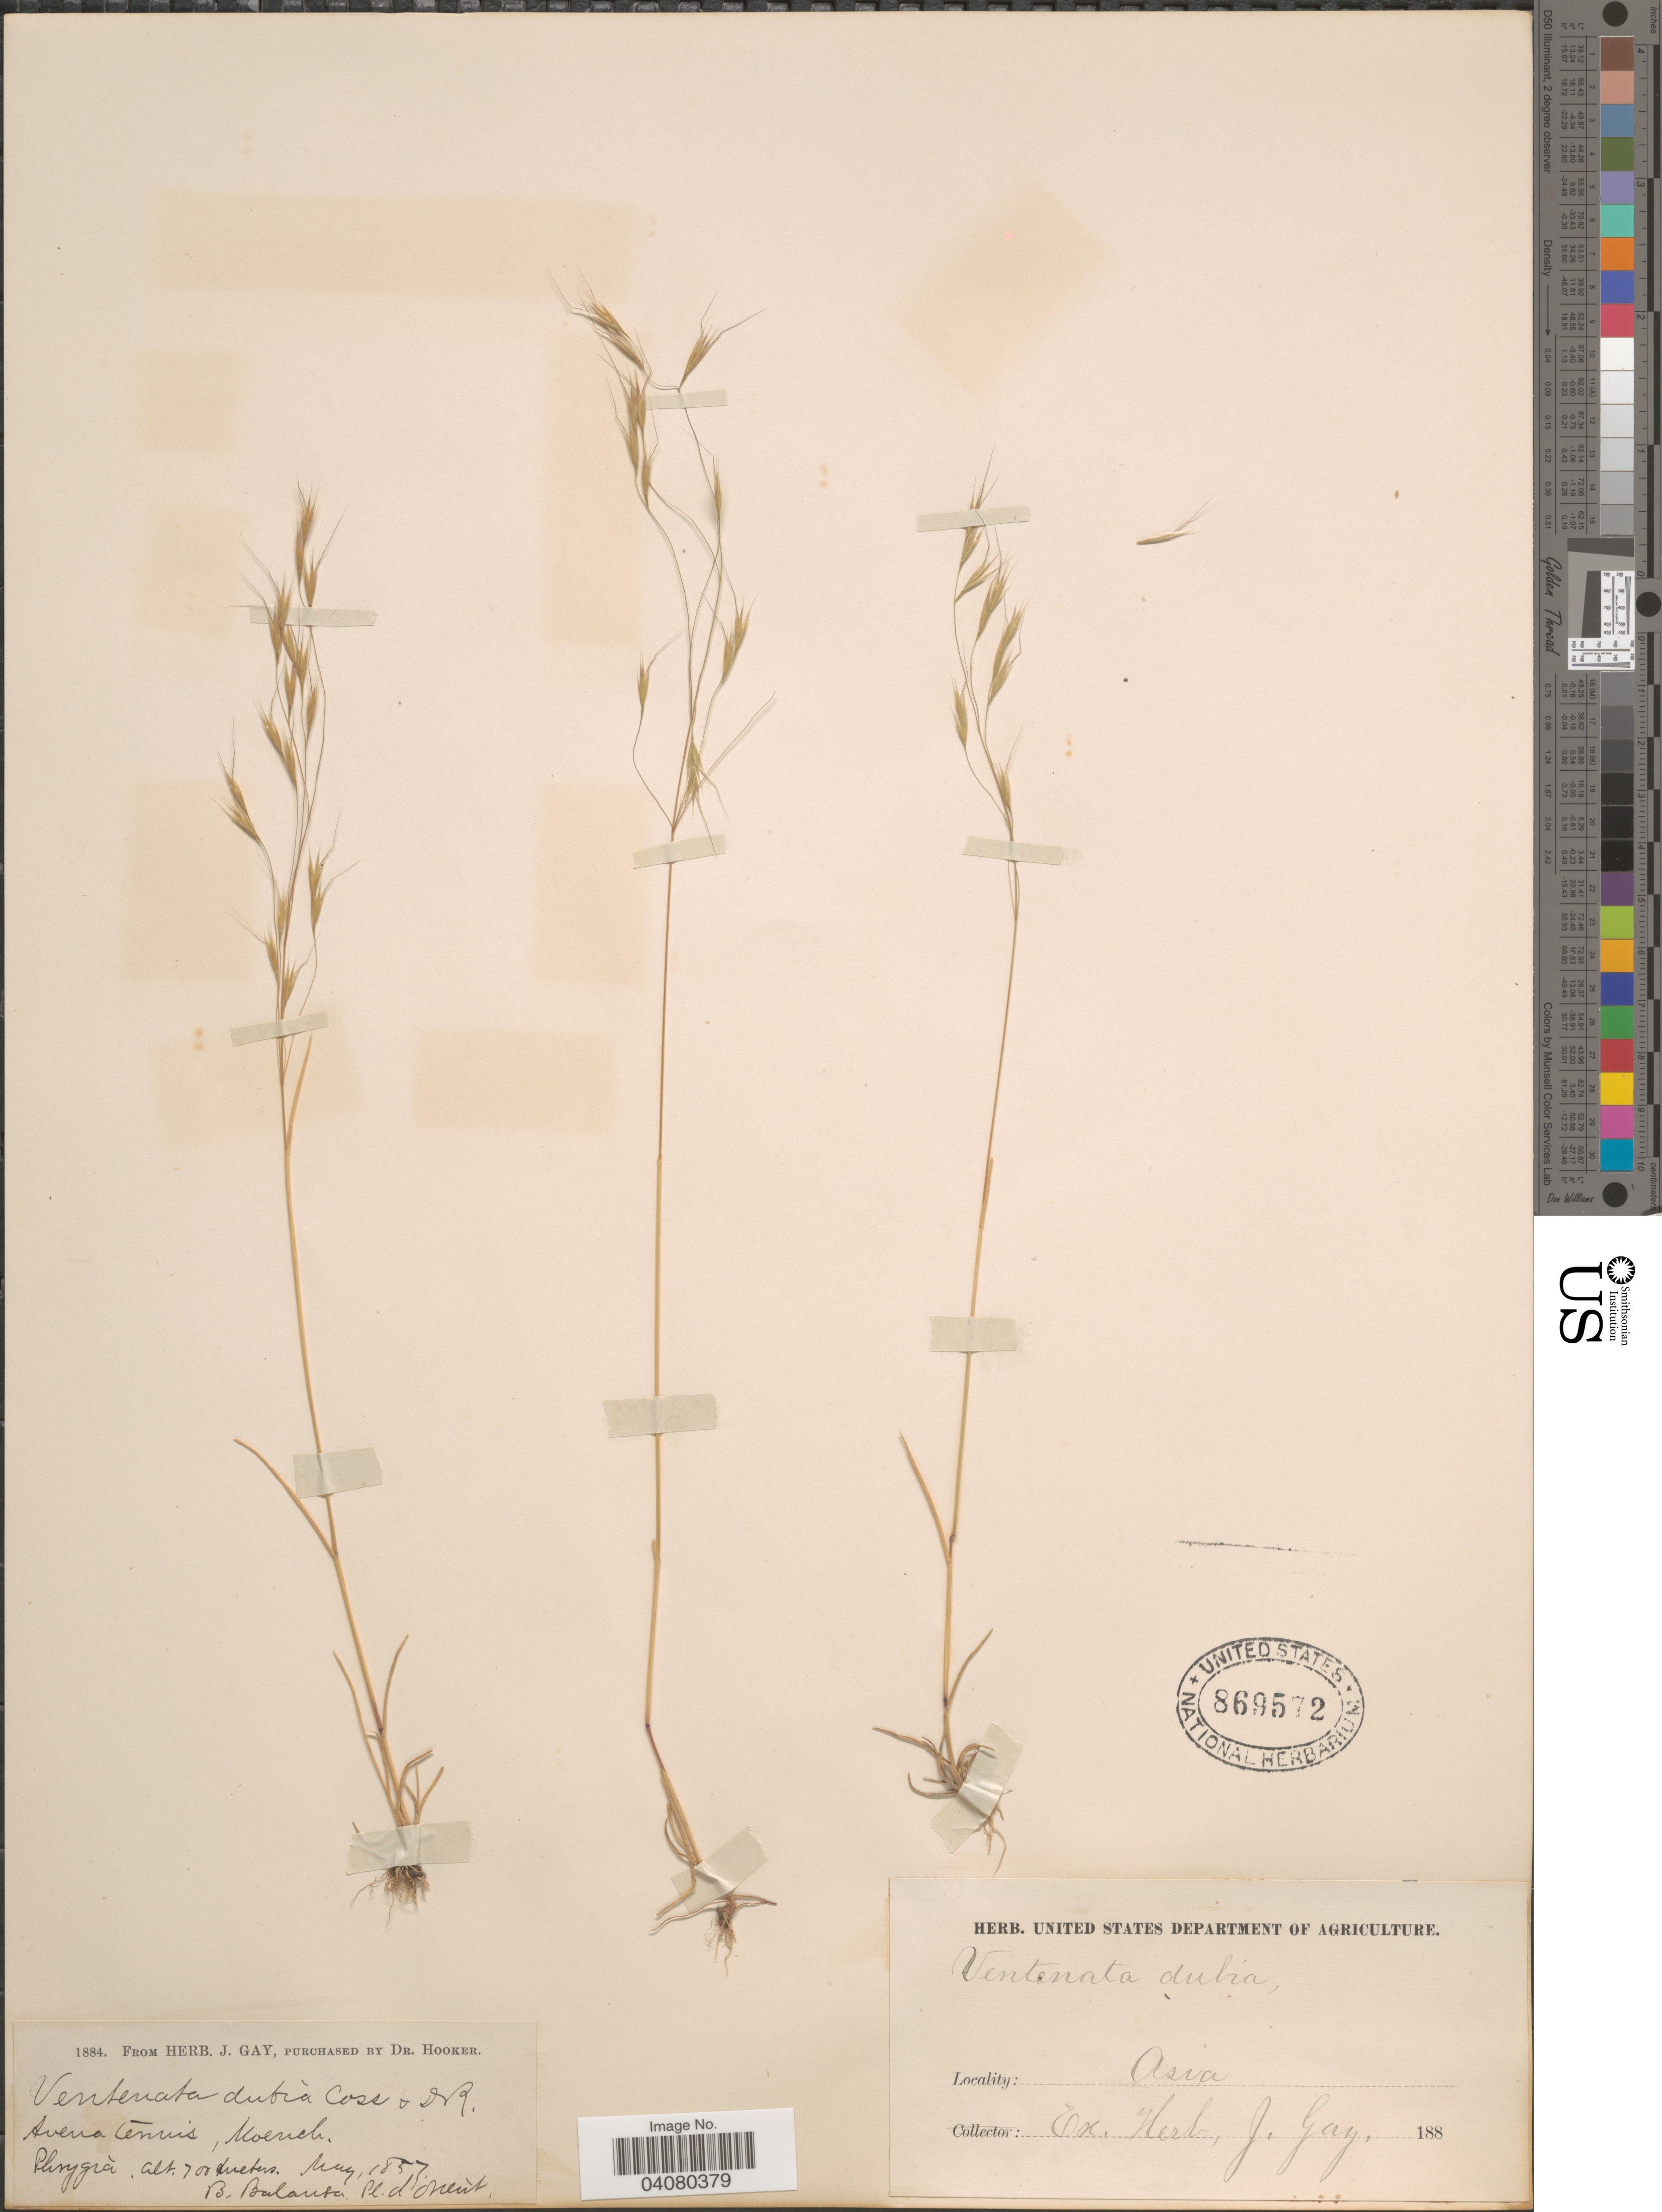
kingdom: Plantae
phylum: Tracheophyta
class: Liliopsida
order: Poales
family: Poaceae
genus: Ventenata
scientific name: Ventenata dubia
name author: (Leers) Coss.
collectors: B. Balansa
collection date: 1857-05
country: Turkey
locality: Phrygia. D'Orient. Asia.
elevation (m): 700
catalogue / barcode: US 869572